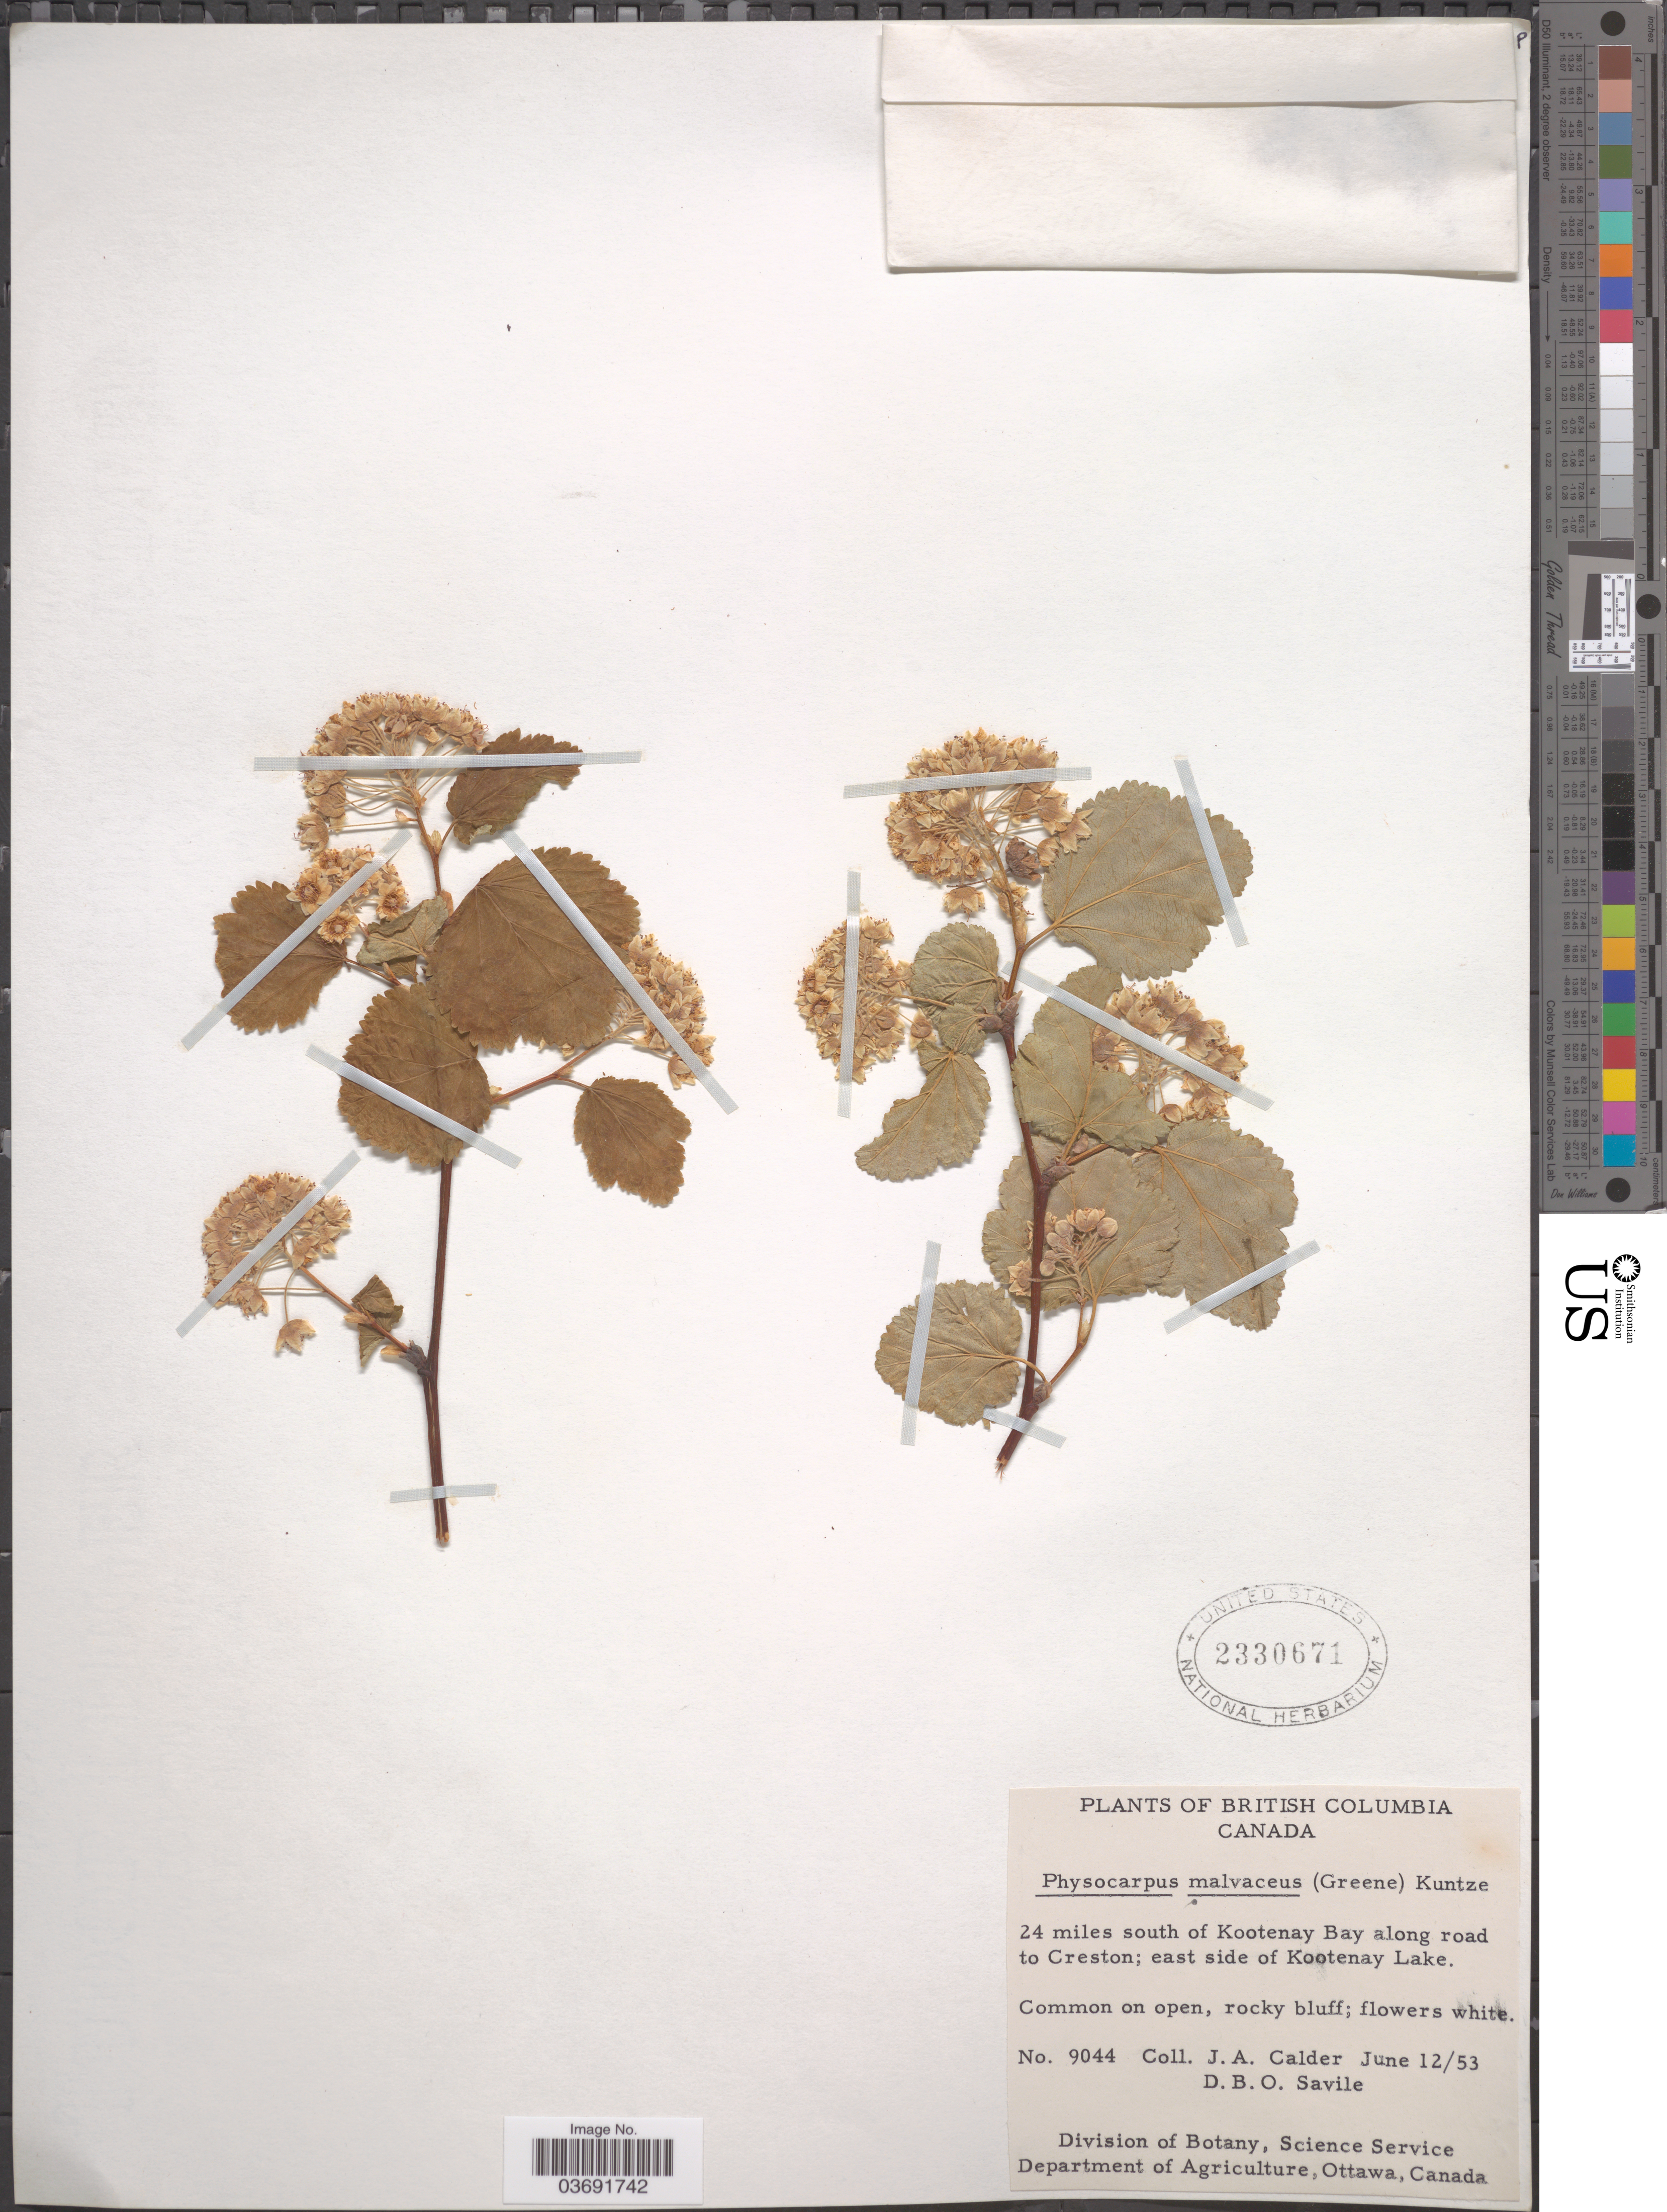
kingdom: Plantae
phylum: Tracheophyta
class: Magnoliopsida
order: Rosales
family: Rosaceae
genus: Physocarpus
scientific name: Physocarpus malvaceus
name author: (Greene) Kuntze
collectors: J. A. Calder & D. Savile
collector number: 9044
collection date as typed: Transcribed d/m/y: 12/6/53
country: Canada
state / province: British Columbia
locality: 24 miles south of Kootenay Bay along road to Creston; east side of Kootenay Lake.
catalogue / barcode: US 2330671